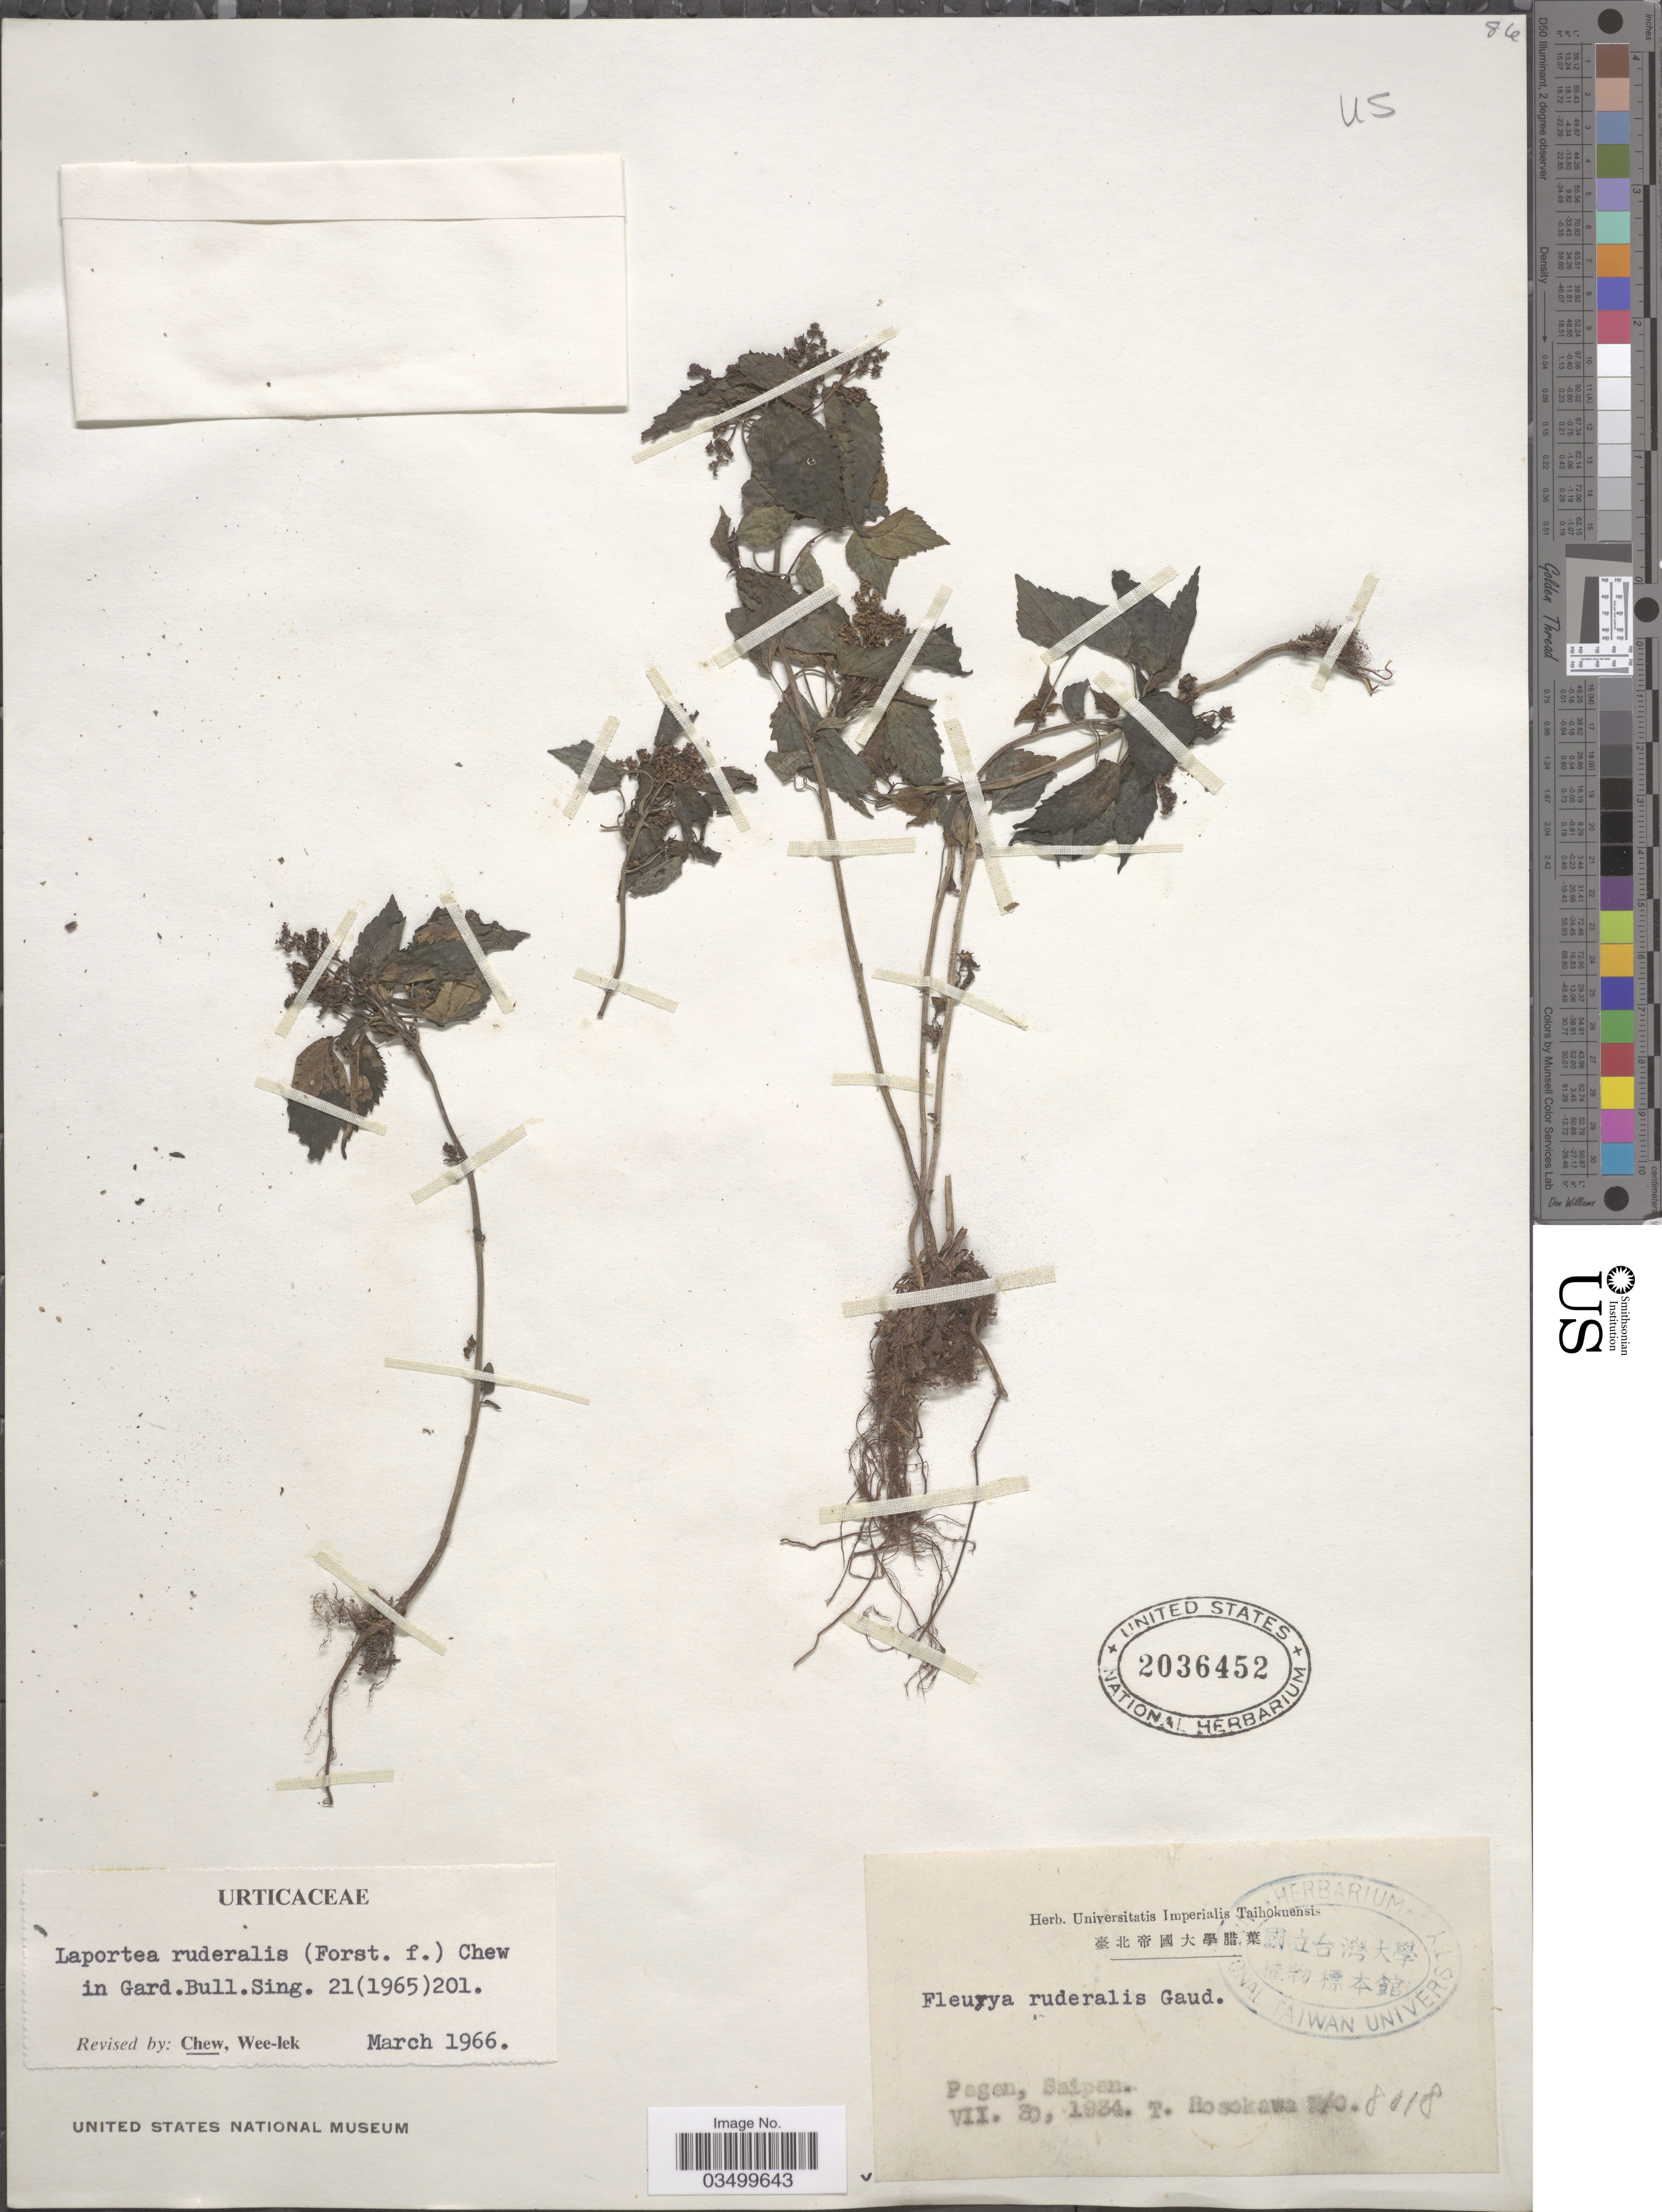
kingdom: Plantae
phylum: Tracheophyta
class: Magnoliopsida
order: Rosales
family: Urticaceae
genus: Laportea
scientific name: Laportea ruderalis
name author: (G. Forst.) Chew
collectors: T. Hosokawa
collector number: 8018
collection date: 1934-07-30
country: Northern Mariana Islands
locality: Pagen, Saipan.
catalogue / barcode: US 2036452